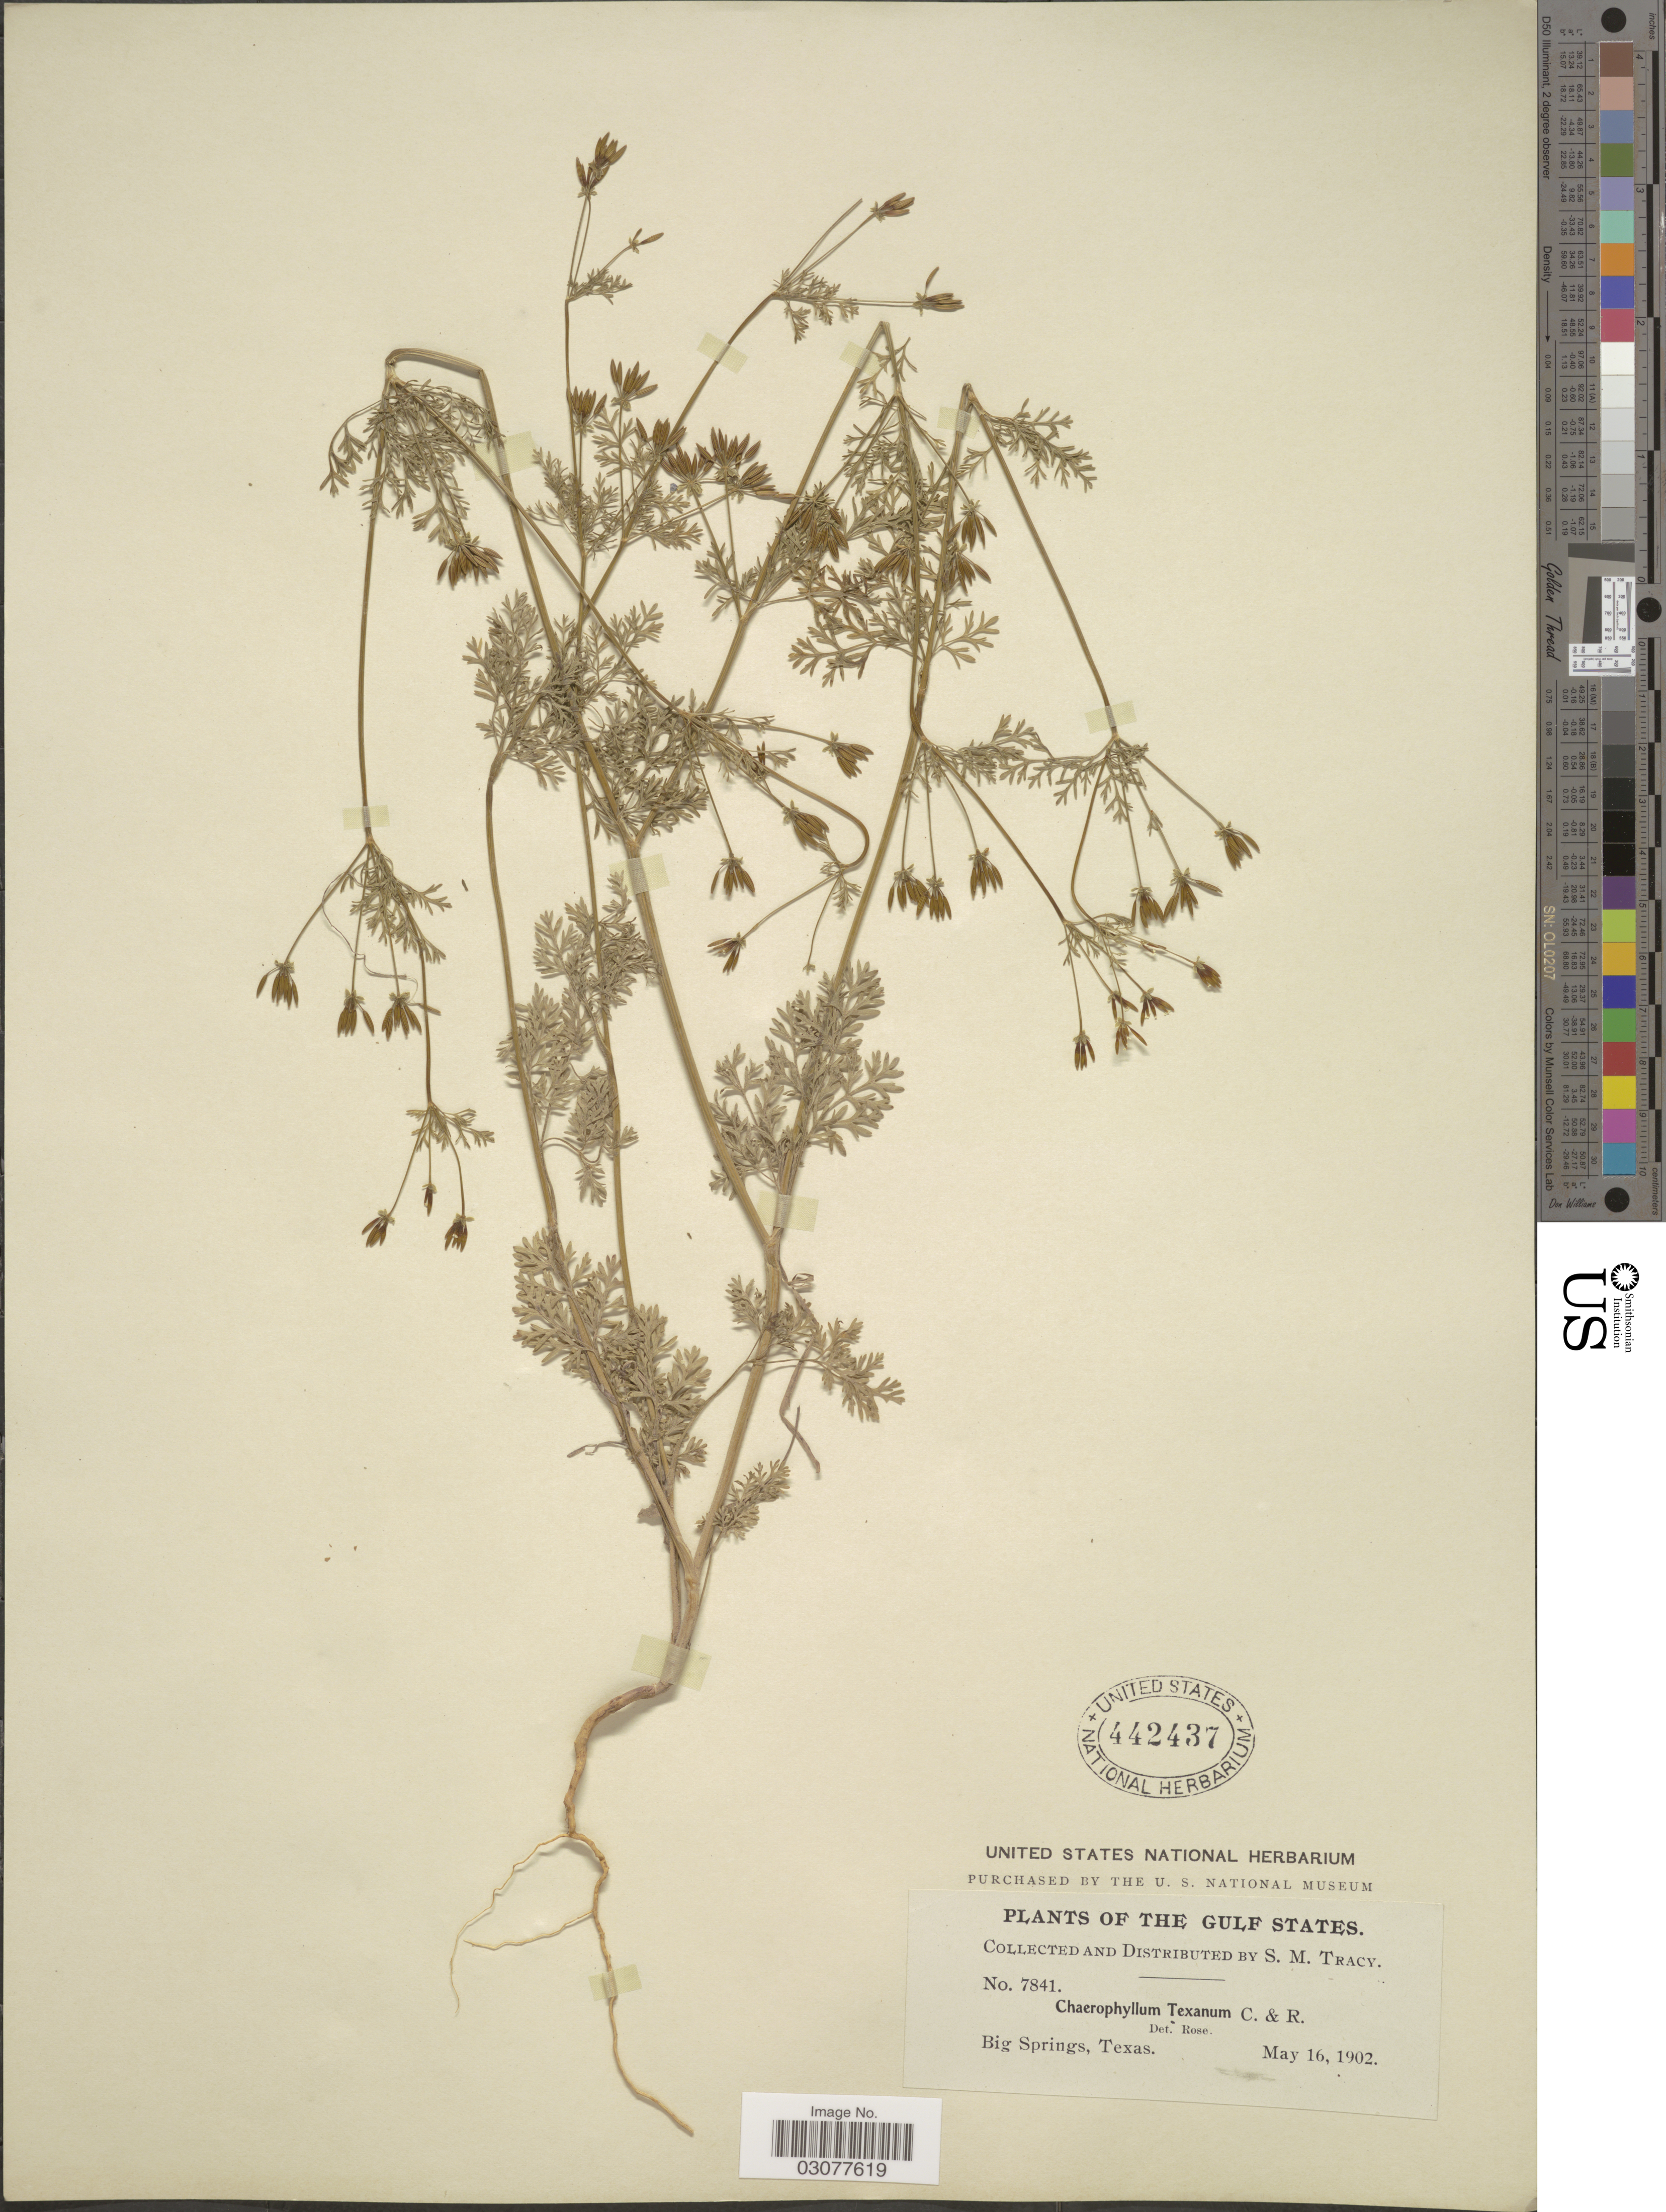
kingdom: Plantae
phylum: Tracheophyta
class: Magnoliopsida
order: Apiales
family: Apiaceae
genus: Chaerophyllum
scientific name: Chaerophyllum texanum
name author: J.M. Coult. & Rose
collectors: S. M. Tracy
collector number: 7841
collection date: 1902-05-16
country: United States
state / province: Texas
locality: The Gulf States, Big Springs.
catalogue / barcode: US 442437